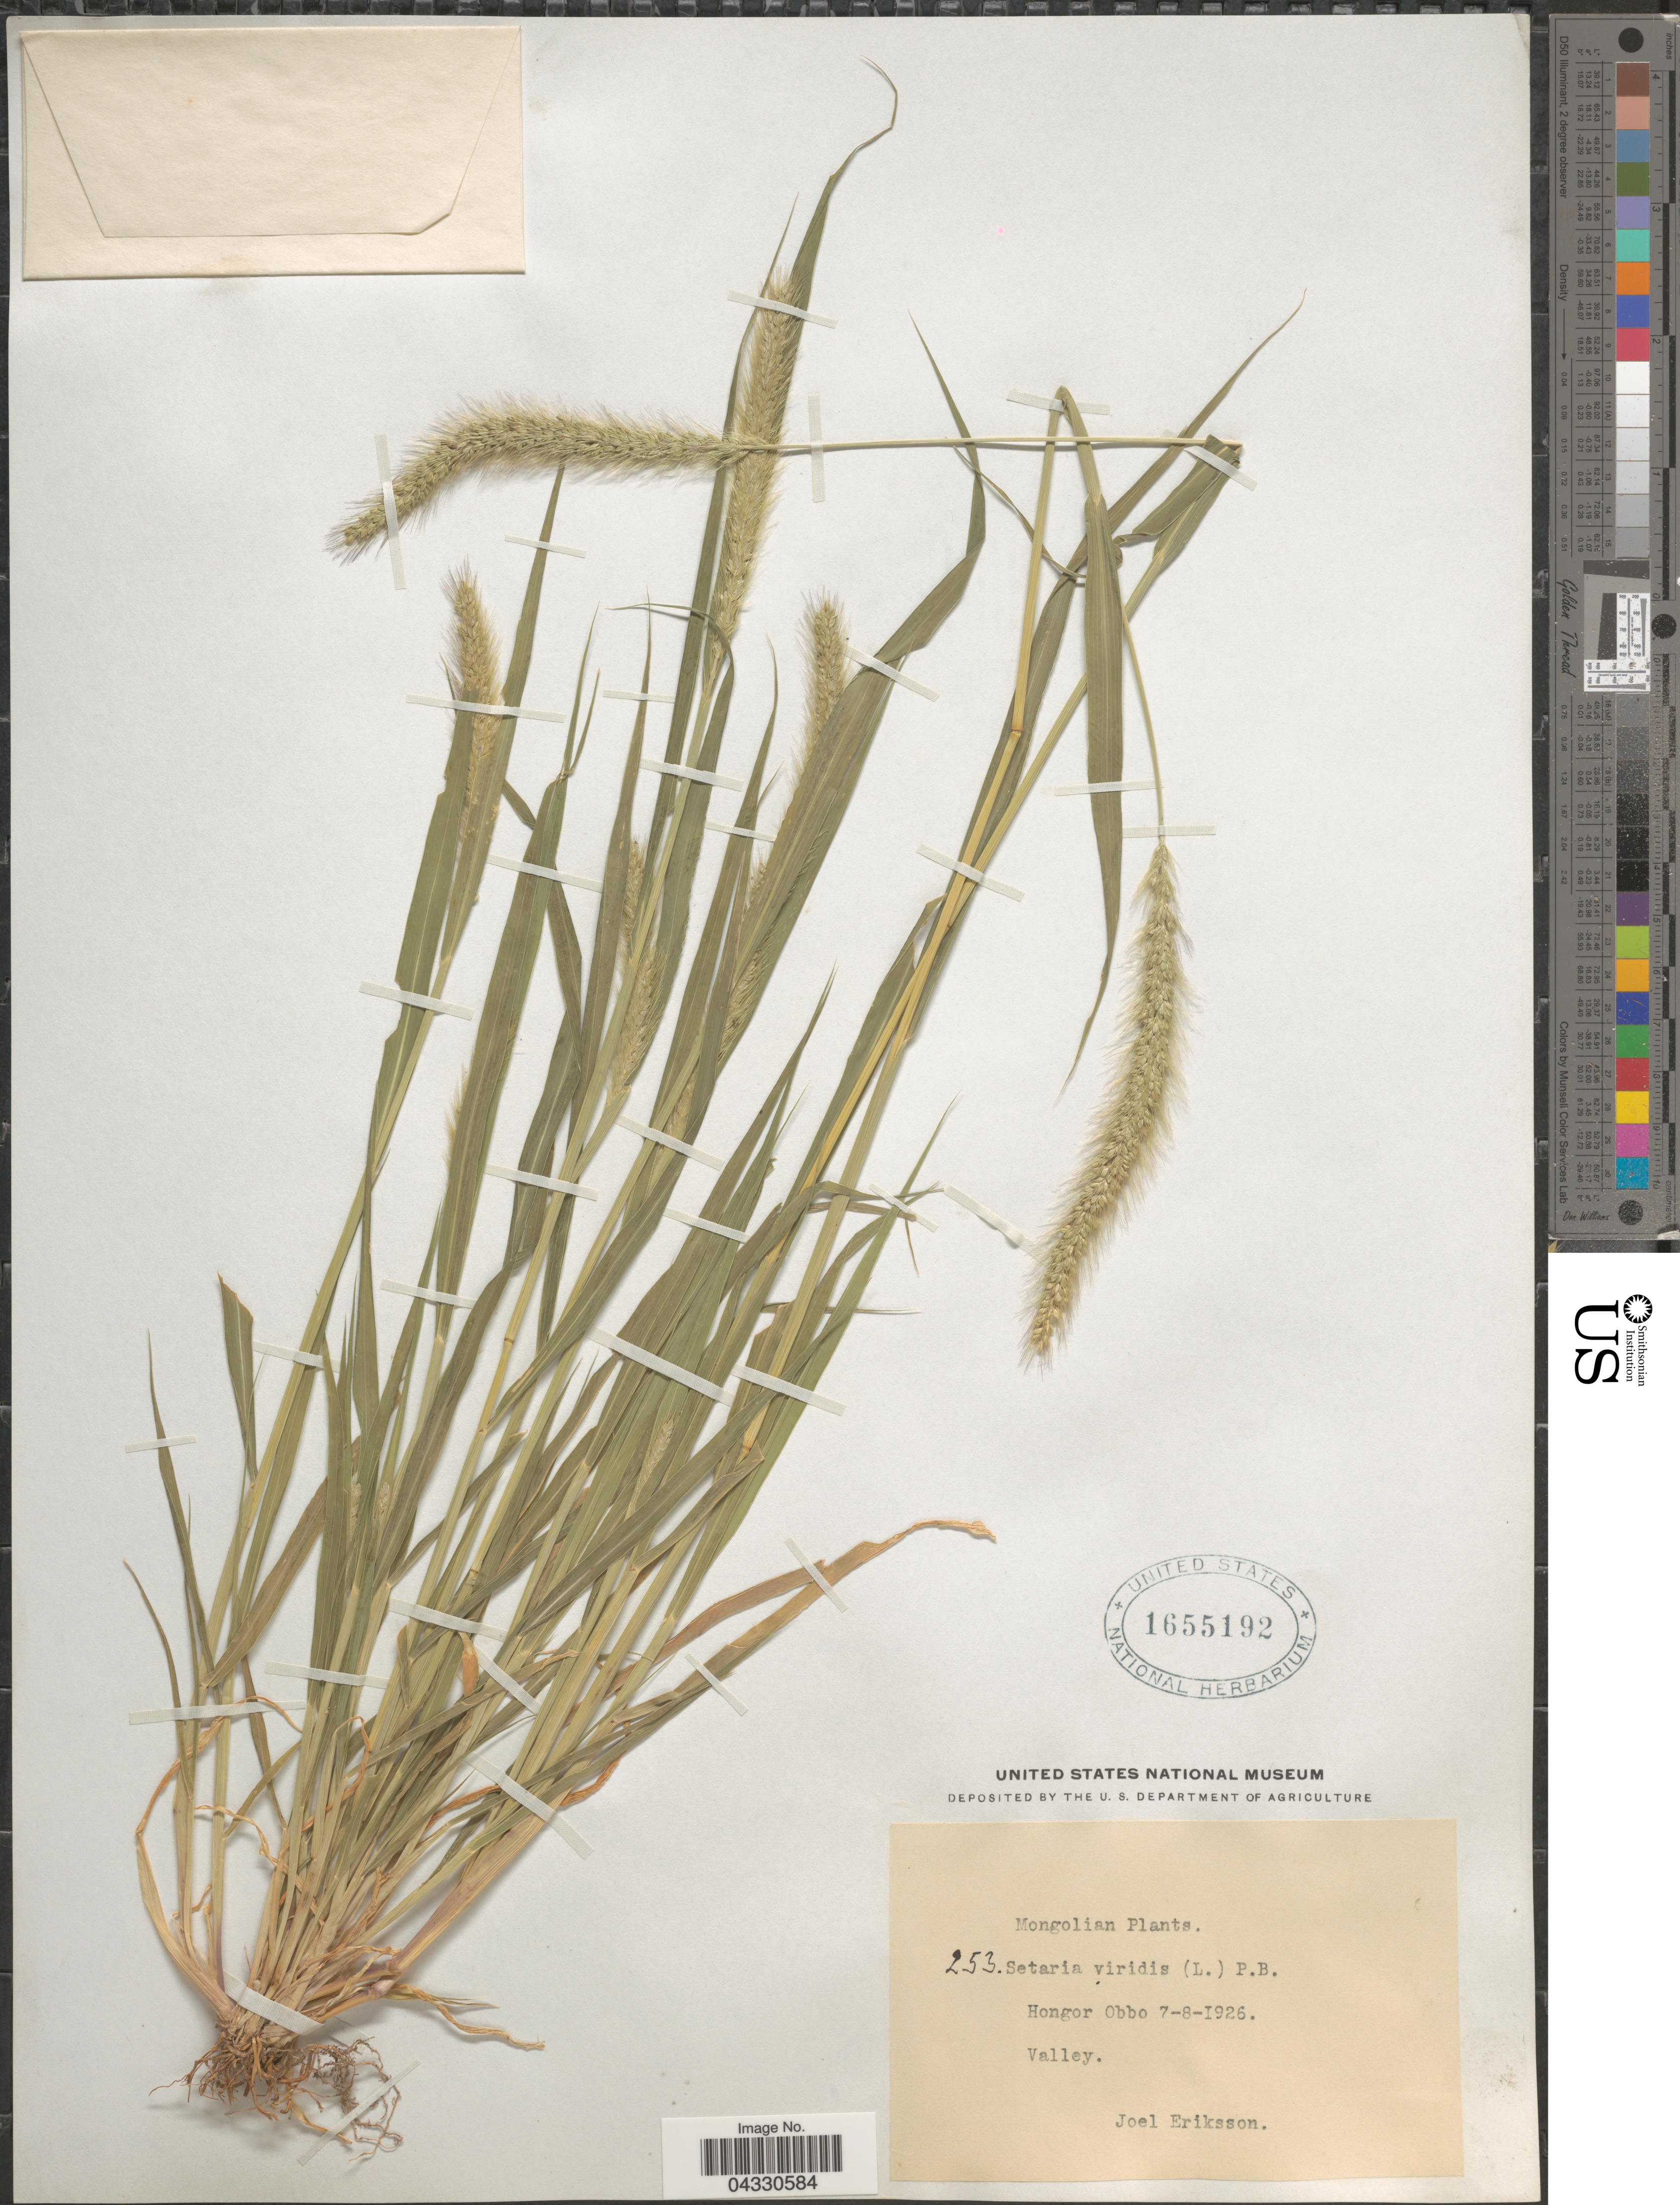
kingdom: Plantae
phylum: Tracheophyta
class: Liliopsida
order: Poales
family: Poaceae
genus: Setaria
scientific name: Setaria viridis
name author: (L.) P. Beauv.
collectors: J. Eriksson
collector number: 253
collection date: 1926-08-07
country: Mongolia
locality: Mongolian. Honger Obbo. Valley.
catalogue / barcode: US 1655192